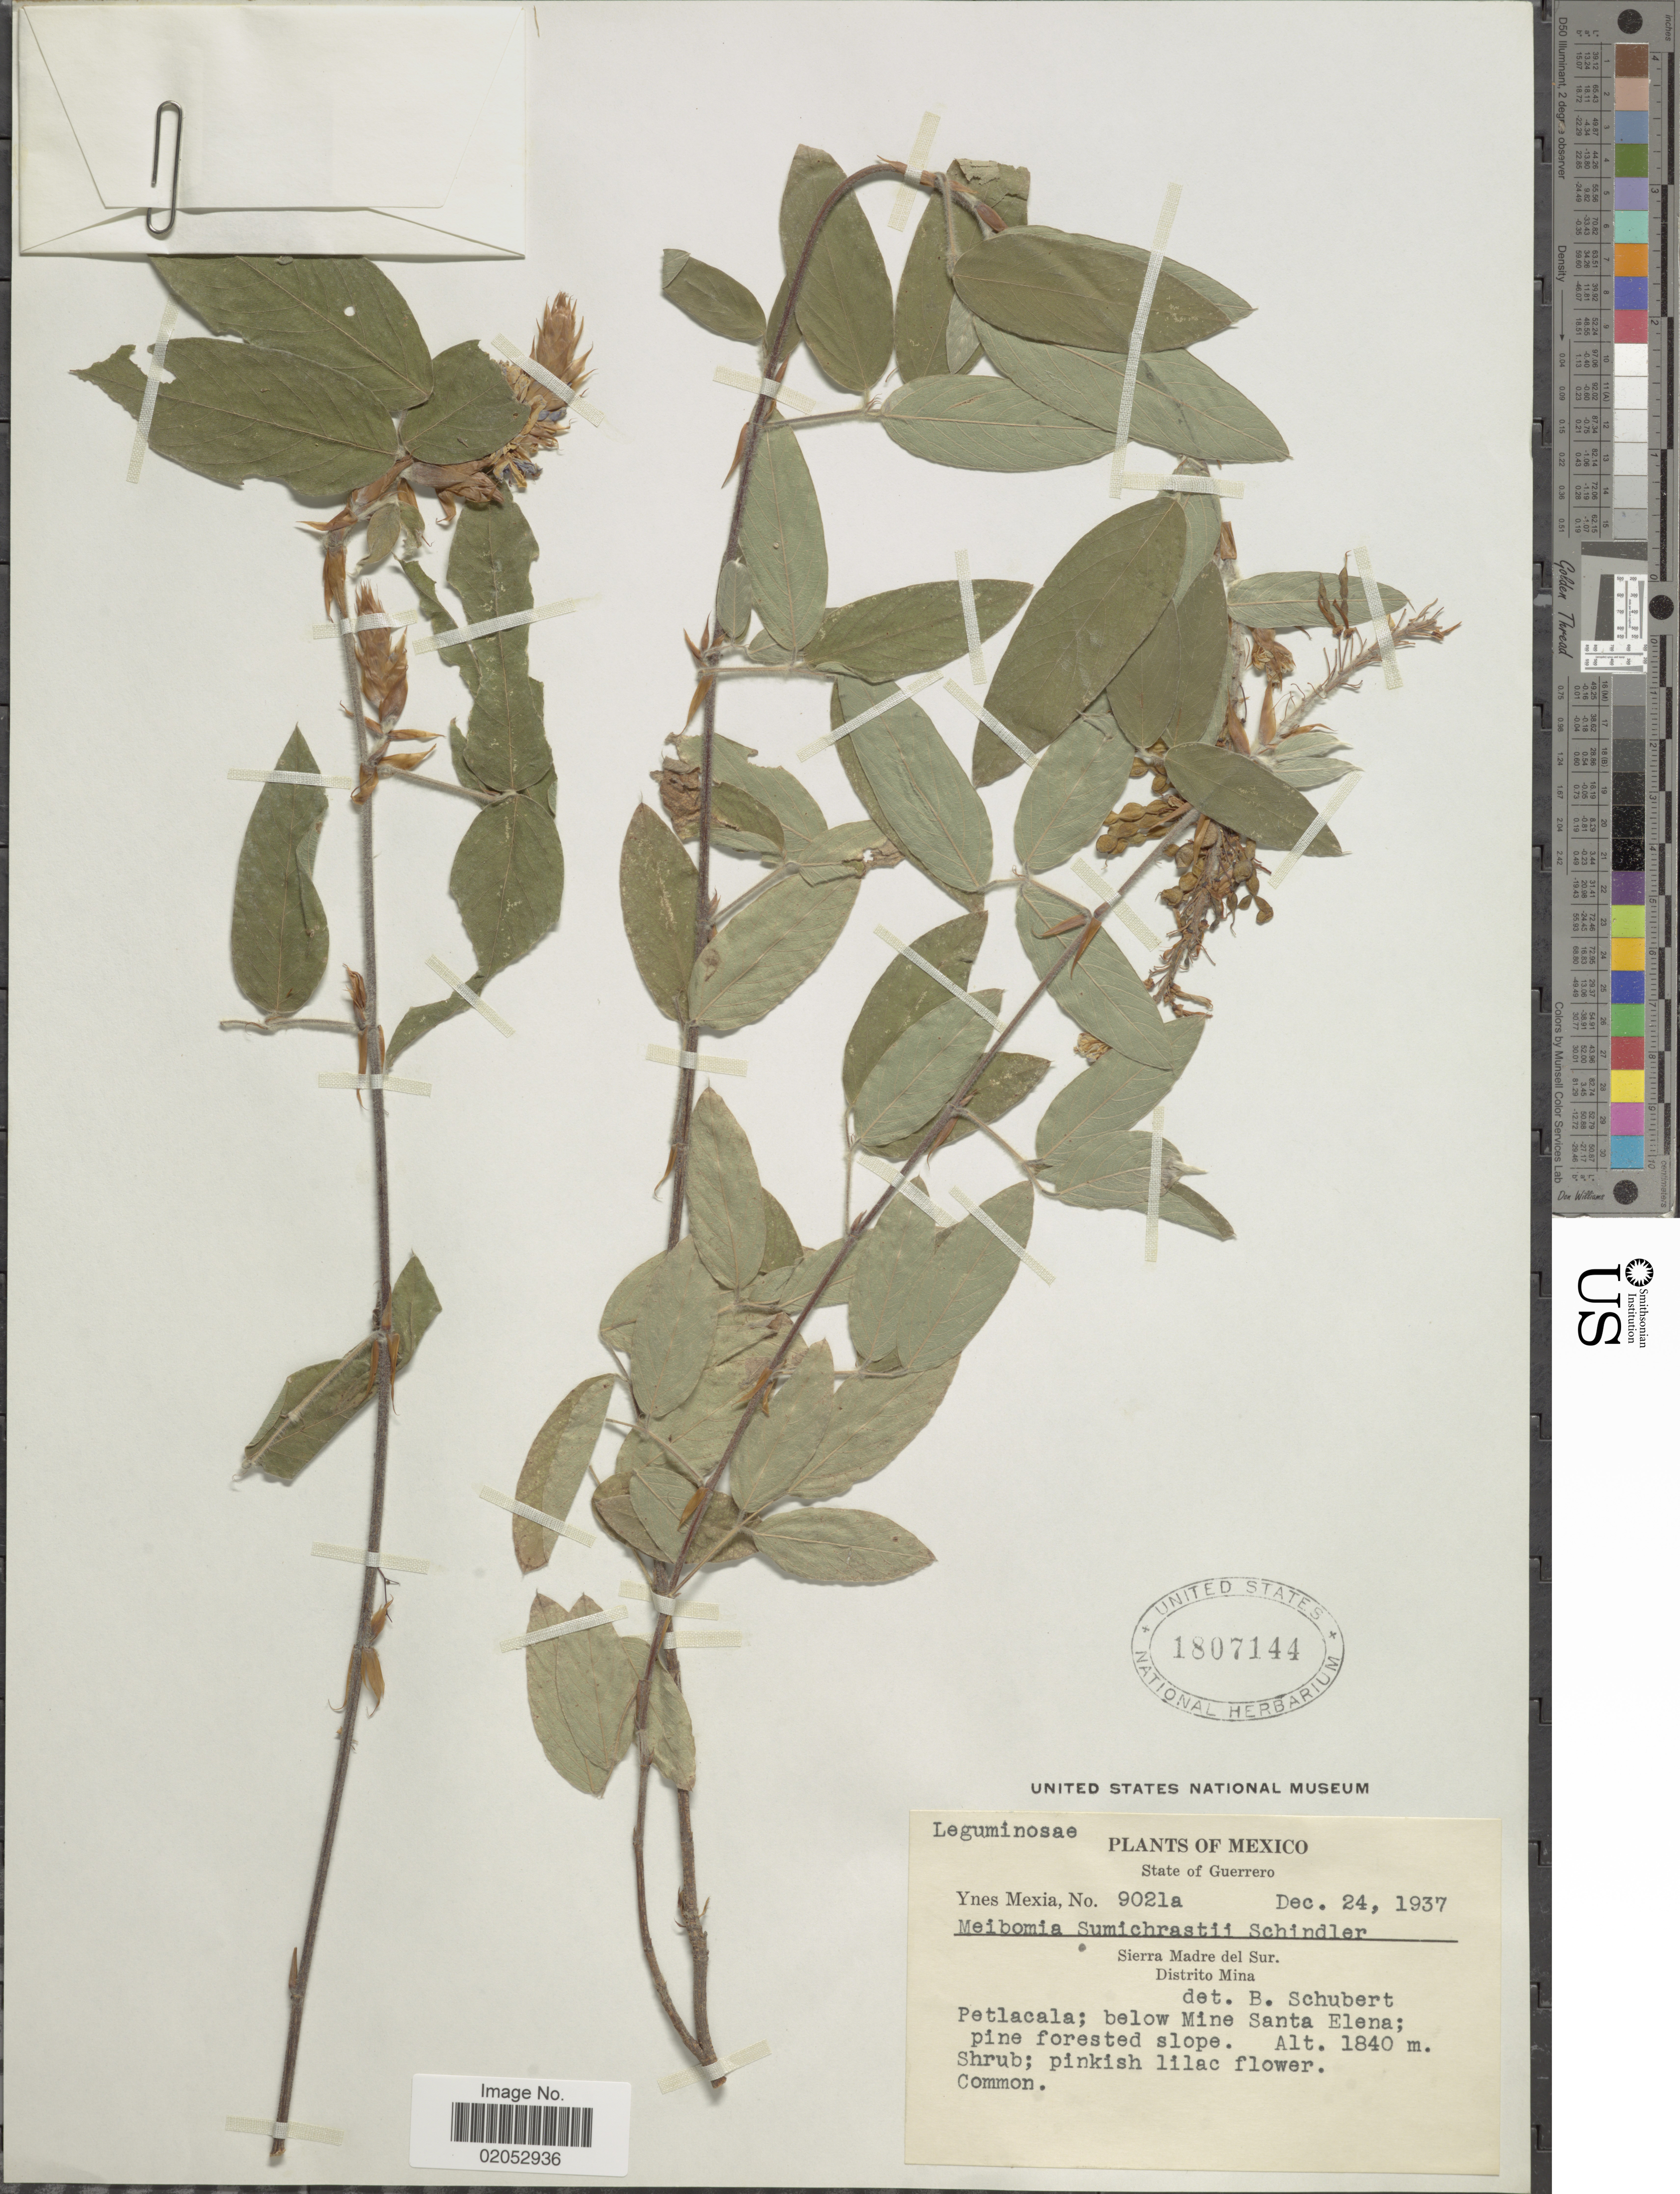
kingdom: Plantae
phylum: Tracheophyta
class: Magnoliopsida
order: Fabales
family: Fabaceae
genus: Desmodium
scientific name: Desmodium sumichrastii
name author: (Schindl.) Schindl.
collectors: Y. Mexia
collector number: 9021A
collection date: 1937-12-24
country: Mexico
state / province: Guerrero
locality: Petlacala; below Mine Santa Elena, Sierra Madre del Sur, Distrito Mina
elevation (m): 1840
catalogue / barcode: US 1807144